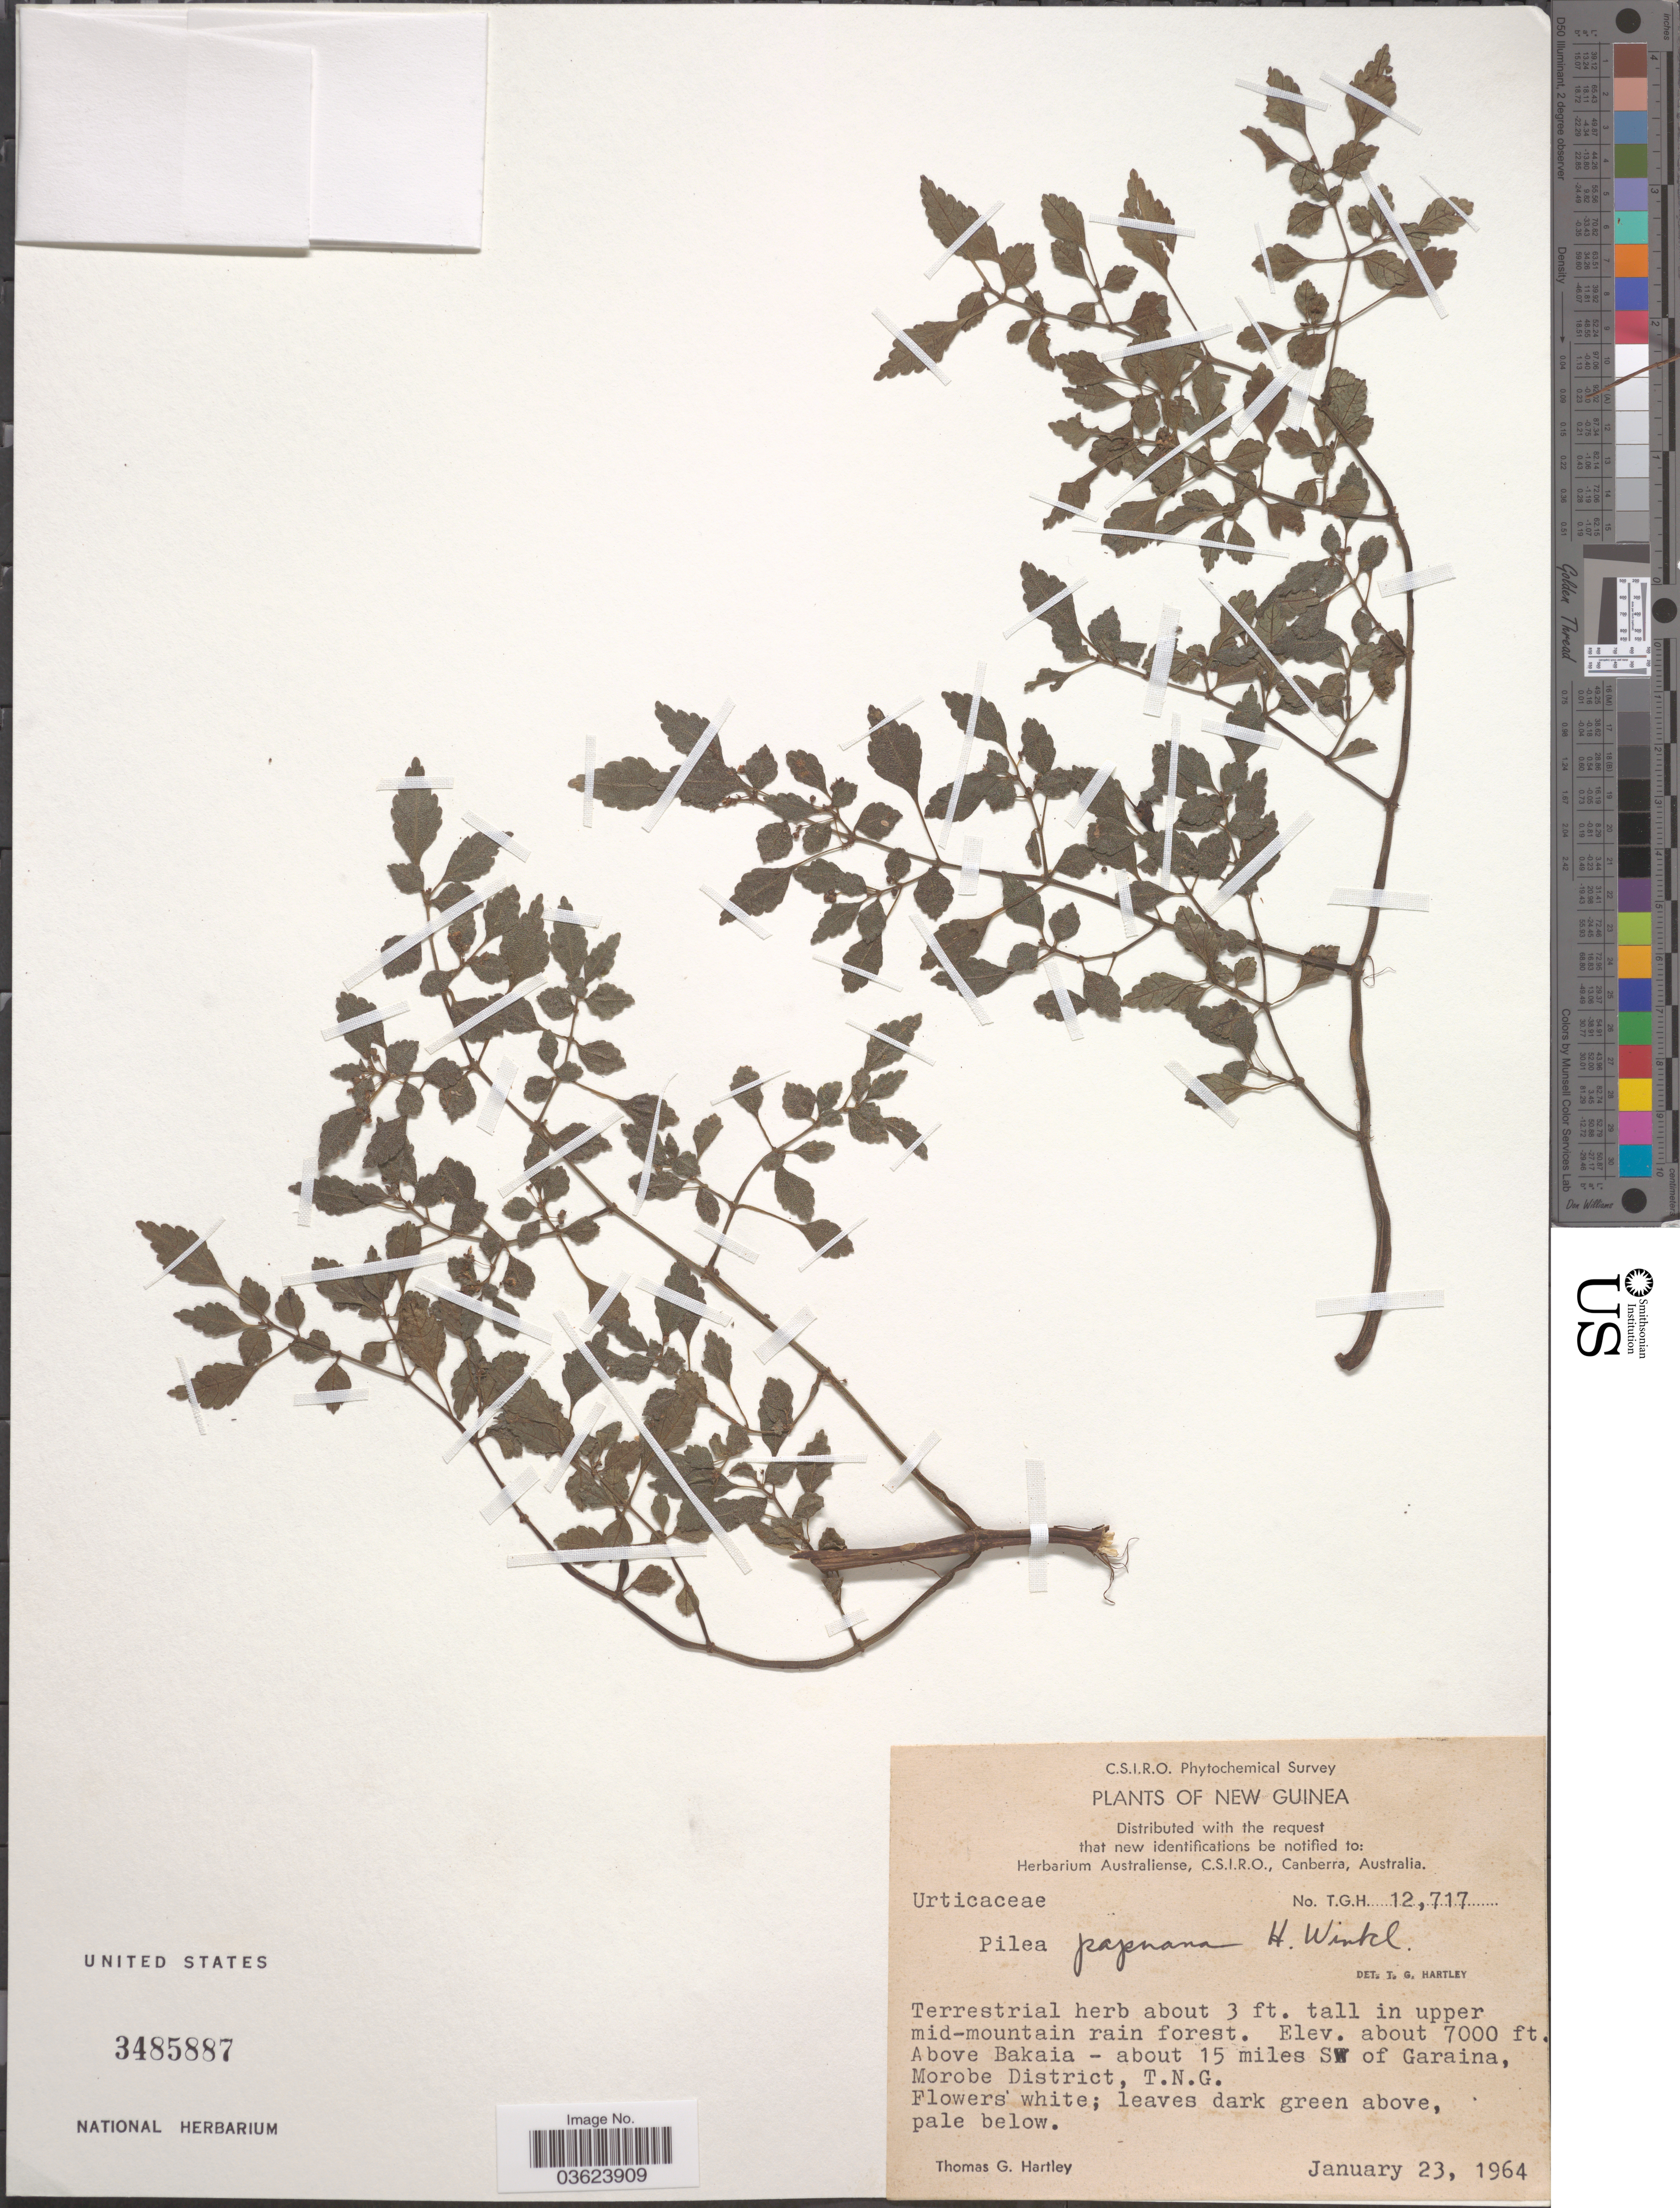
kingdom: Plantae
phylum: Tracheophyta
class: Magnoliopsida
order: Rosales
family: Urticaceae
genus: Pilea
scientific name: Pilea papuana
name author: Stapf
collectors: T. G. Hartley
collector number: T.G.H.12717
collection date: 1964-01-23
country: Papua New Guinea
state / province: Morobe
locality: New Guinea. Upper mid-mountain rain forest. Above Bakaia - about 15 miles SW of Garaina, Morobe District, T.N.G.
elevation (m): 2134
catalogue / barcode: US 3485887